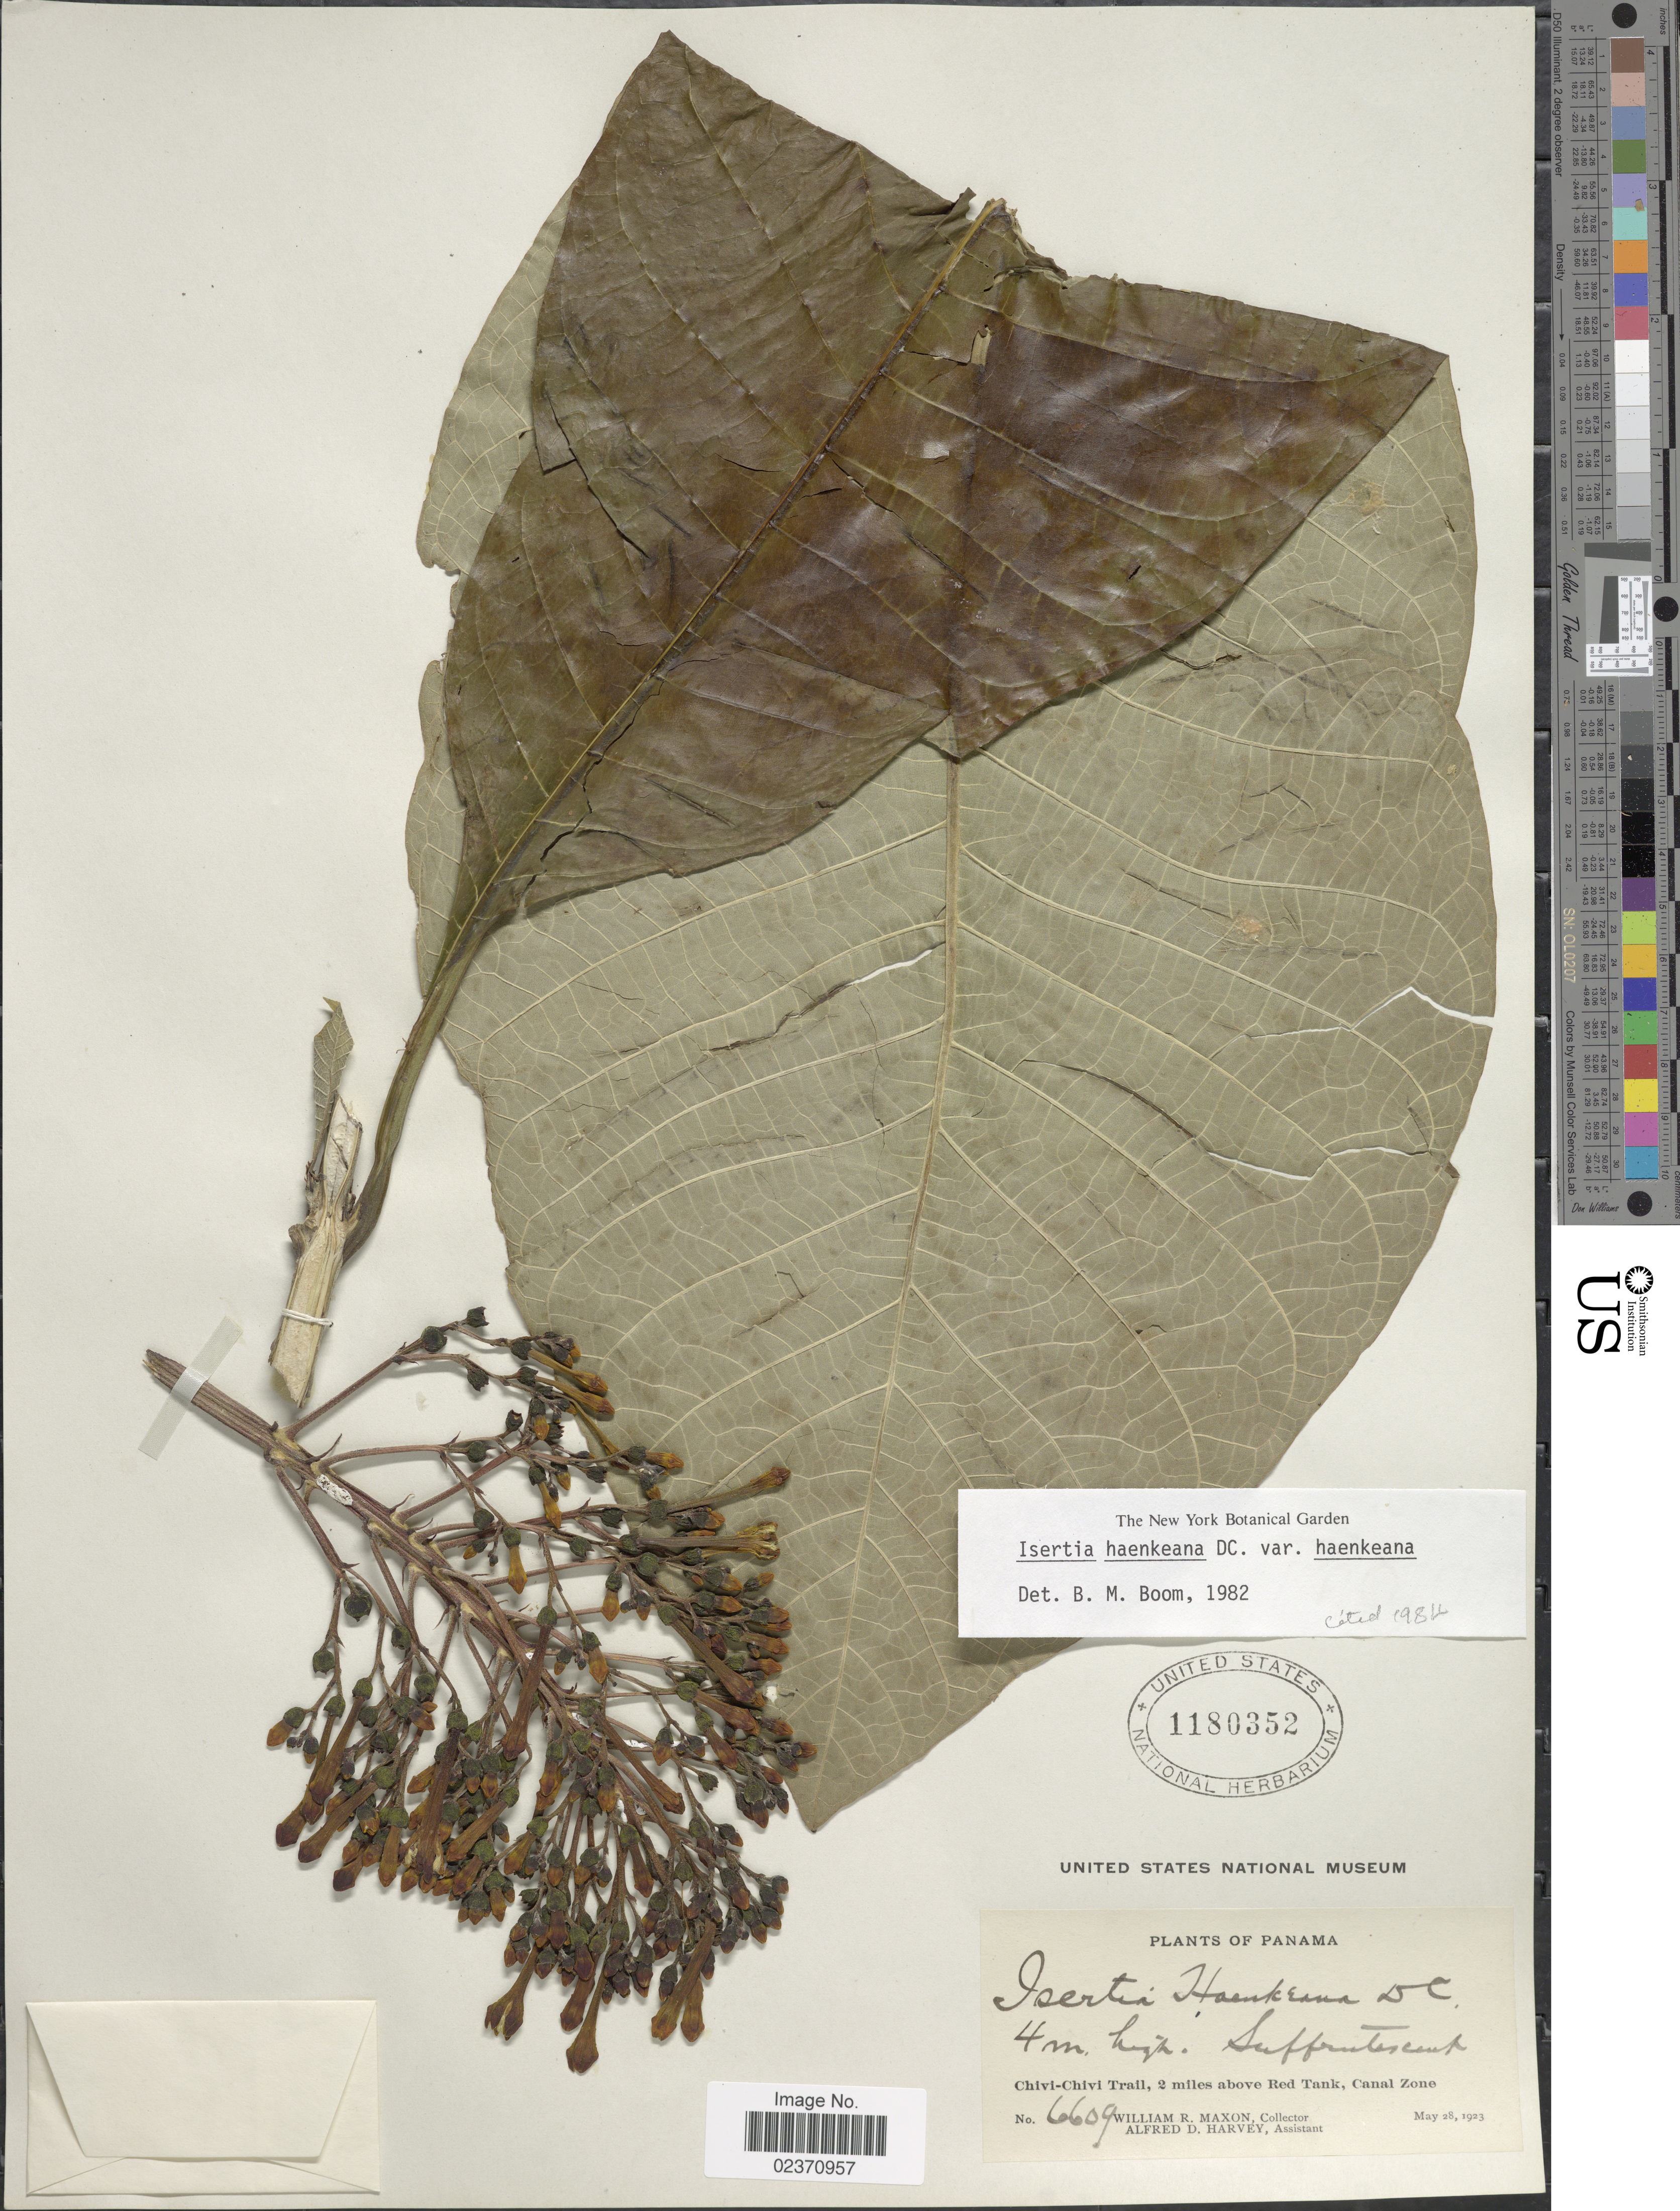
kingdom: Plantae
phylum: Tracheophyta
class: Magnoliopsida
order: Gentianales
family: Rubiaceae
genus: Isertia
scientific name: Isertia haenkeana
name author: DC.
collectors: W. R. Maxon & A. D. Harvey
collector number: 6609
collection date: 1923-05-28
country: Panama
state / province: Colón / Panamá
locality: Chivi-Chivi Trail, 2 miles above Red Tank, Canal Zone.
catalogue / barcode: US 1180352